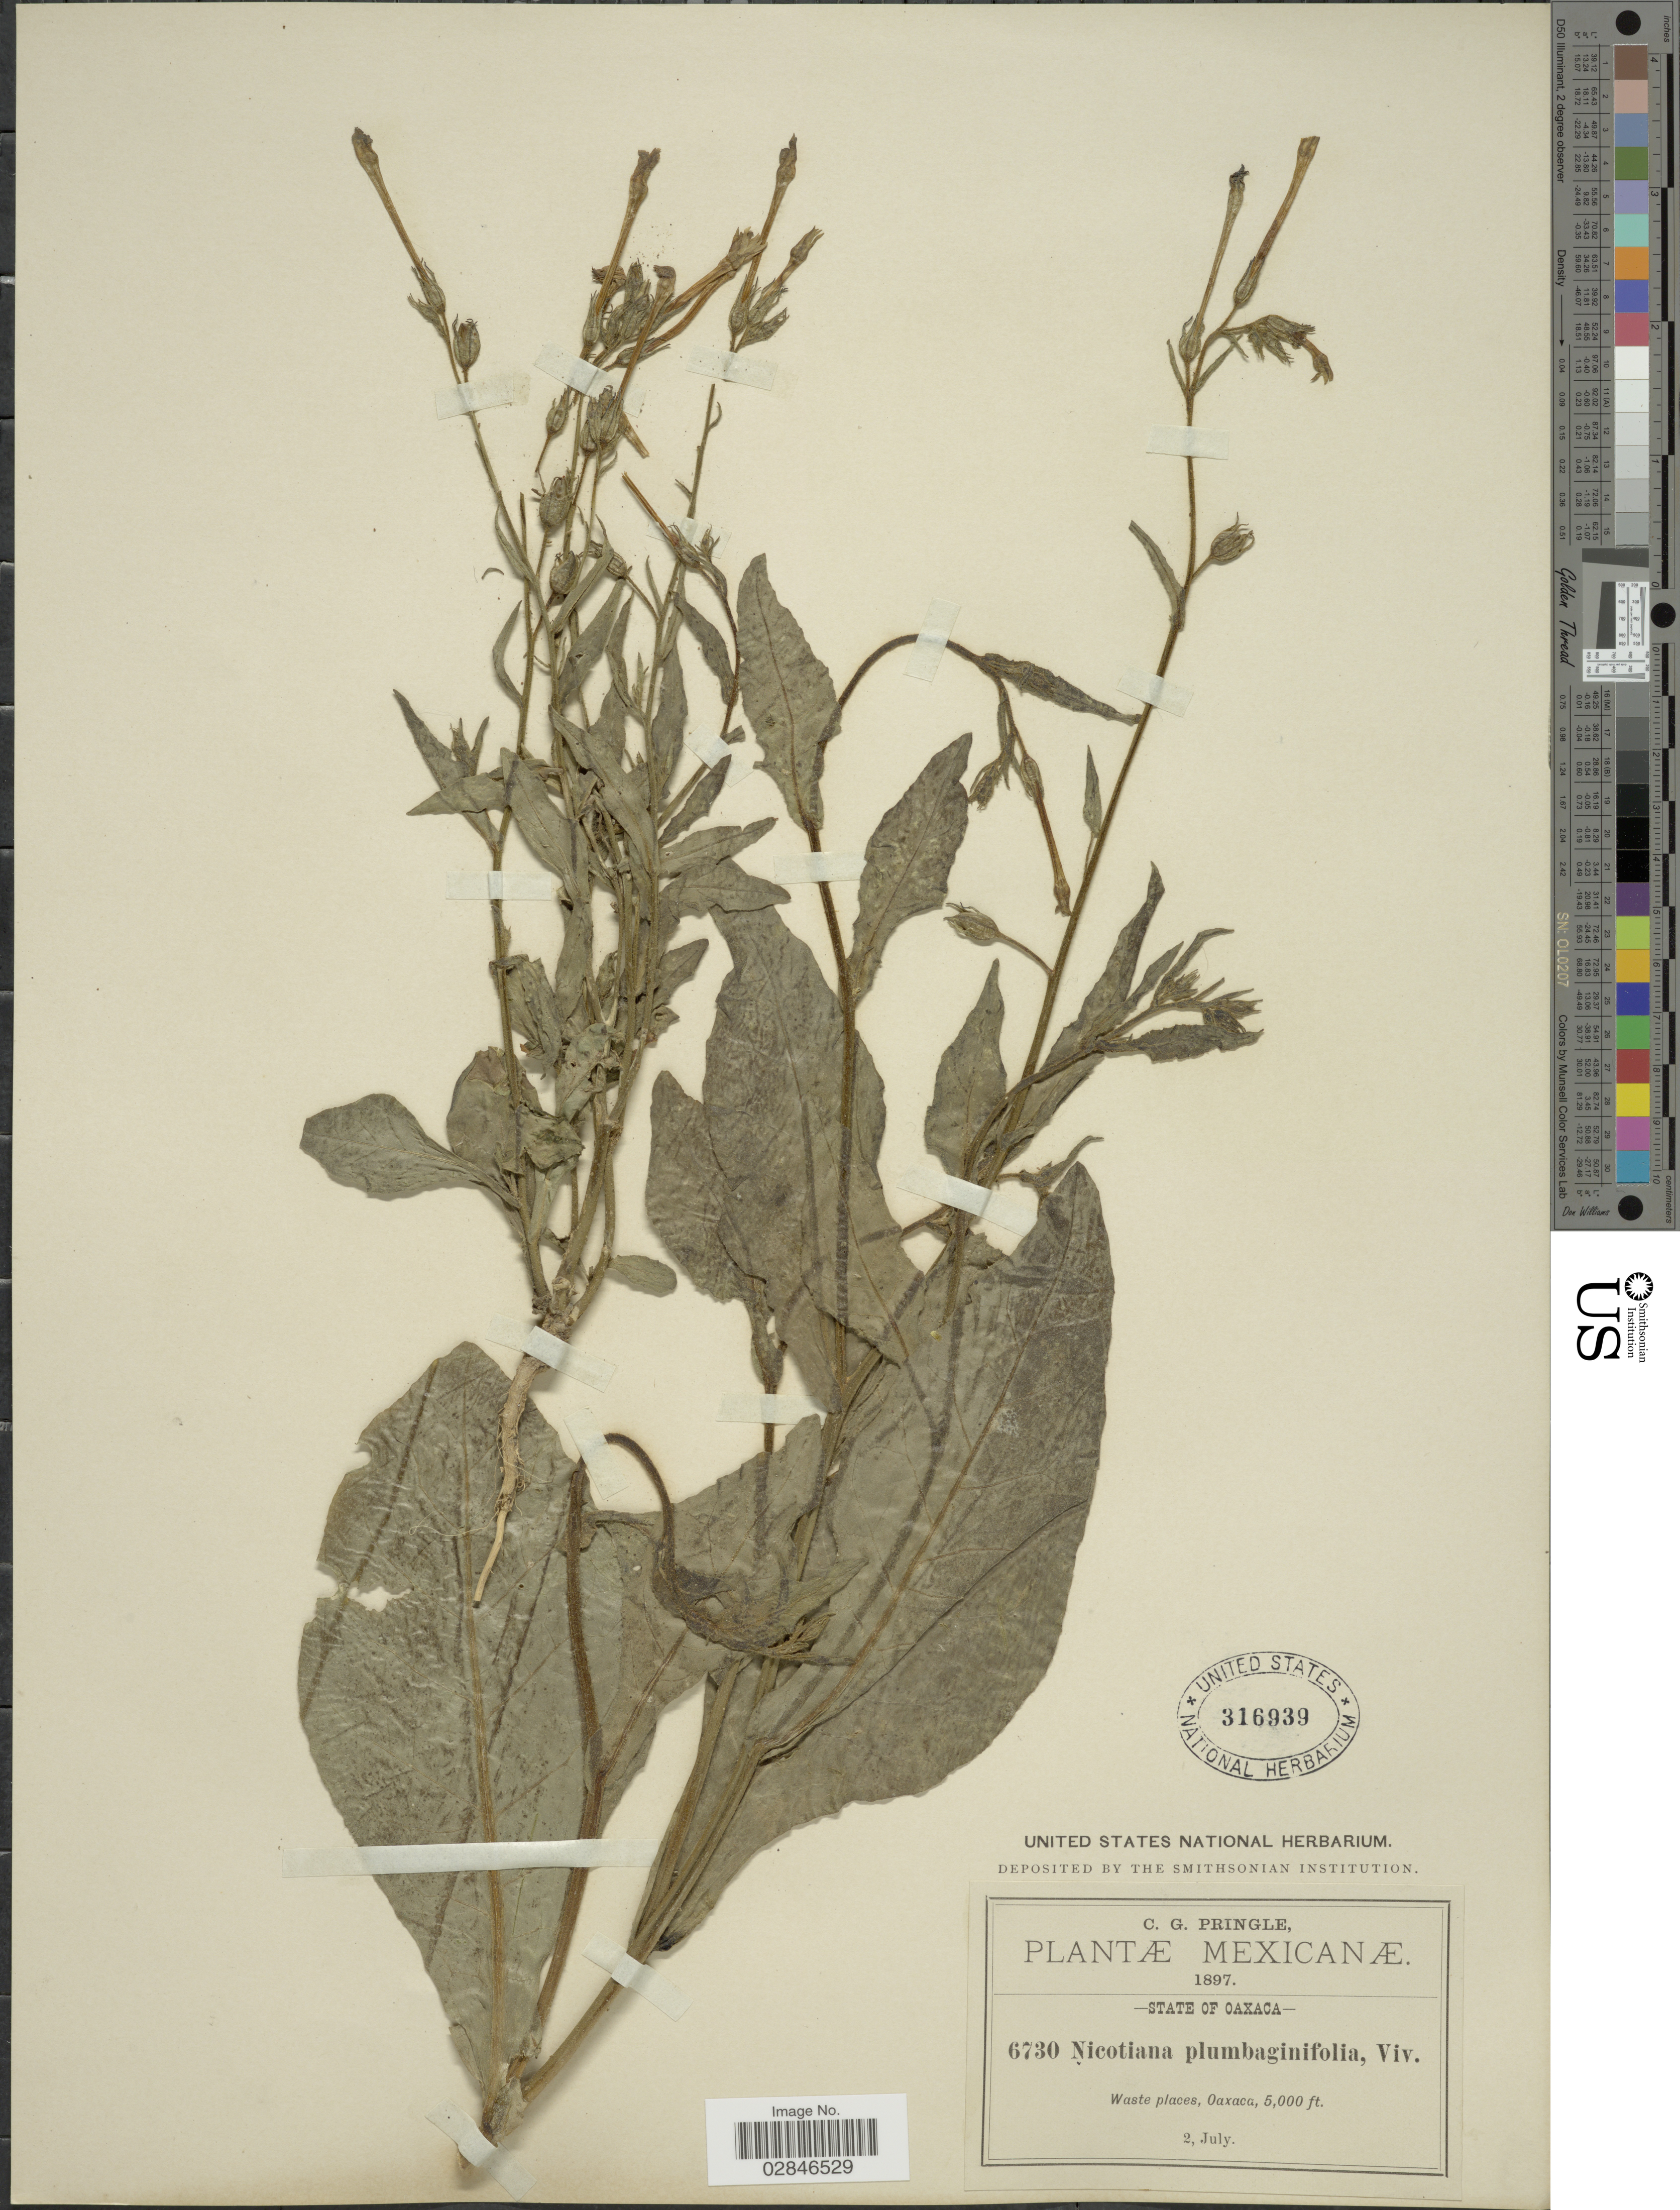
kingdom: Plantae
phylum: Tracheophyta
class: Magnoliopsida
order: Solanales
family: Solanaceae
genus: Nicotiana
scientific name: Nicotiana plumbaginifolia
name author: Viv.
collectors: C. G. Pringle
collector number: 6730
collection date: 1897-07-02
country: Mexico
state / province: Oaxaca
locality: Oaxaca.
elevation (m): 1524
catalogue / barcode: US 316939